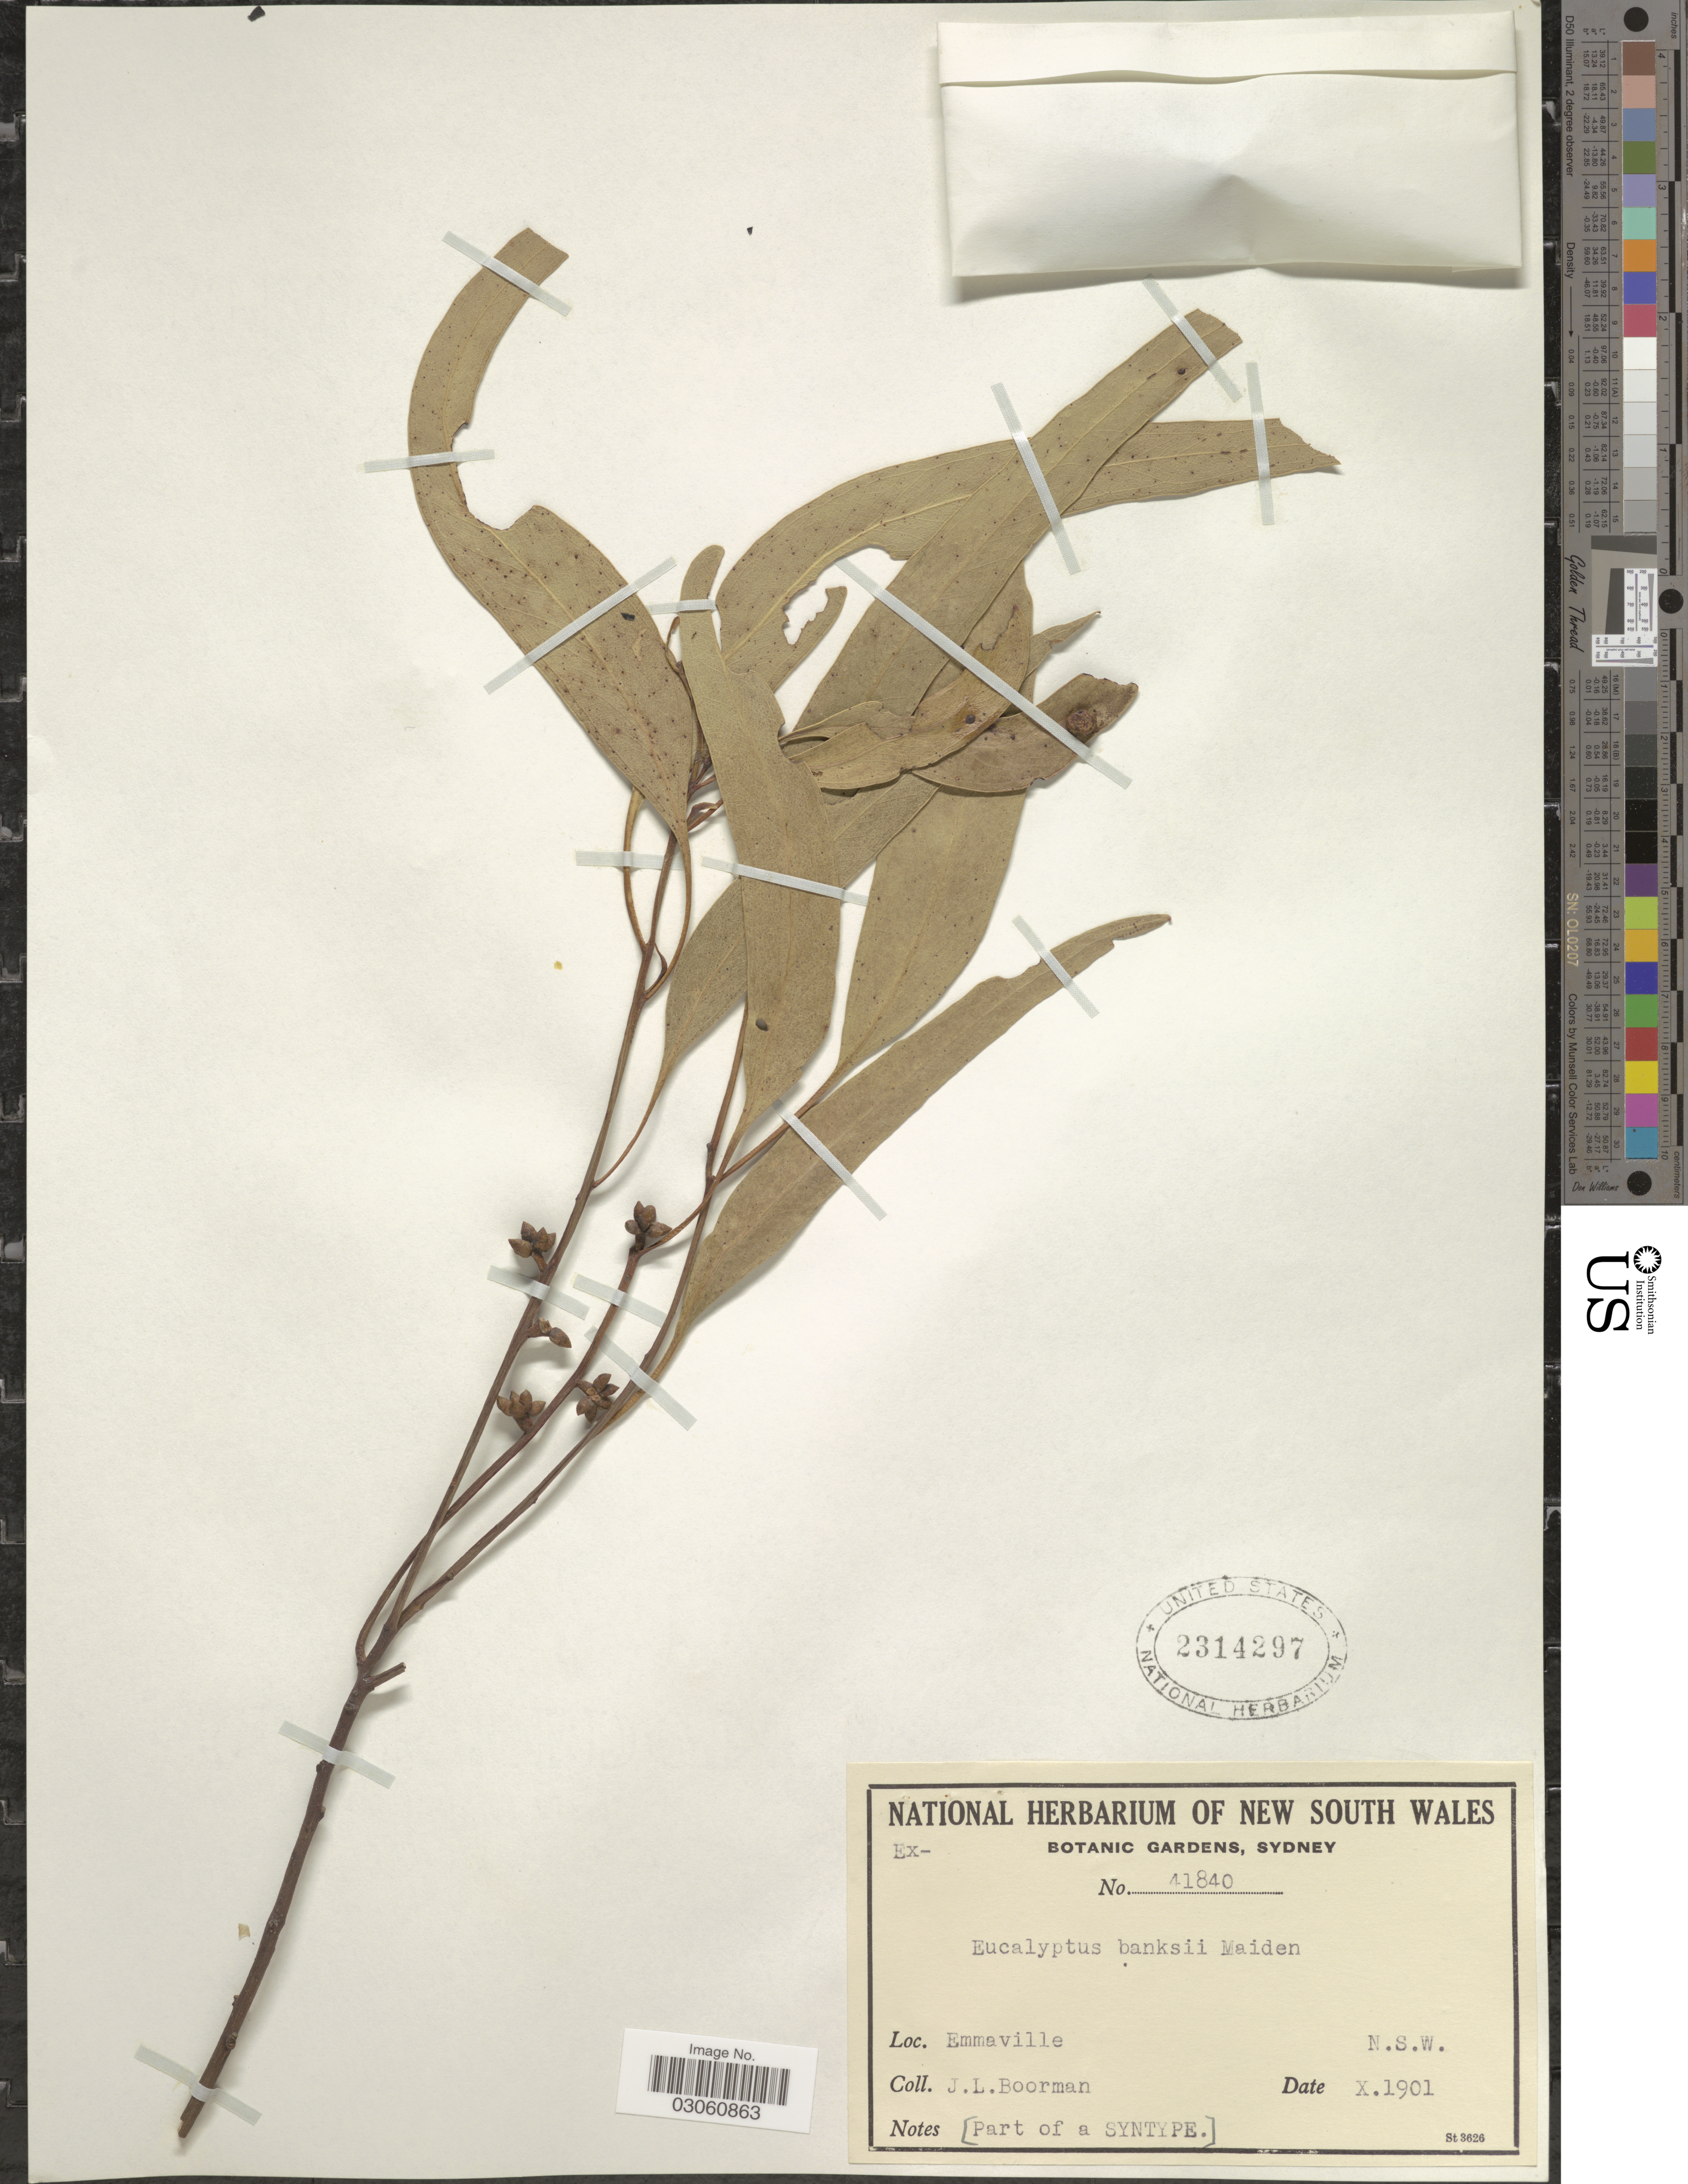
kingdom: Plantae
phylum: Tracheophyta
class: Magnoliopsida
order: Myrtales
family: Myrtaceae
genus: Eucalyptus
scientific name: Eucalyptus banksii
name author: Maiden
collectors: J. Boorman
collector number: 41840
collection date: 1901-10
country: Australia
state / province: New South Wales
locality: Emmaville.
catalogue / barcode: US 2314297